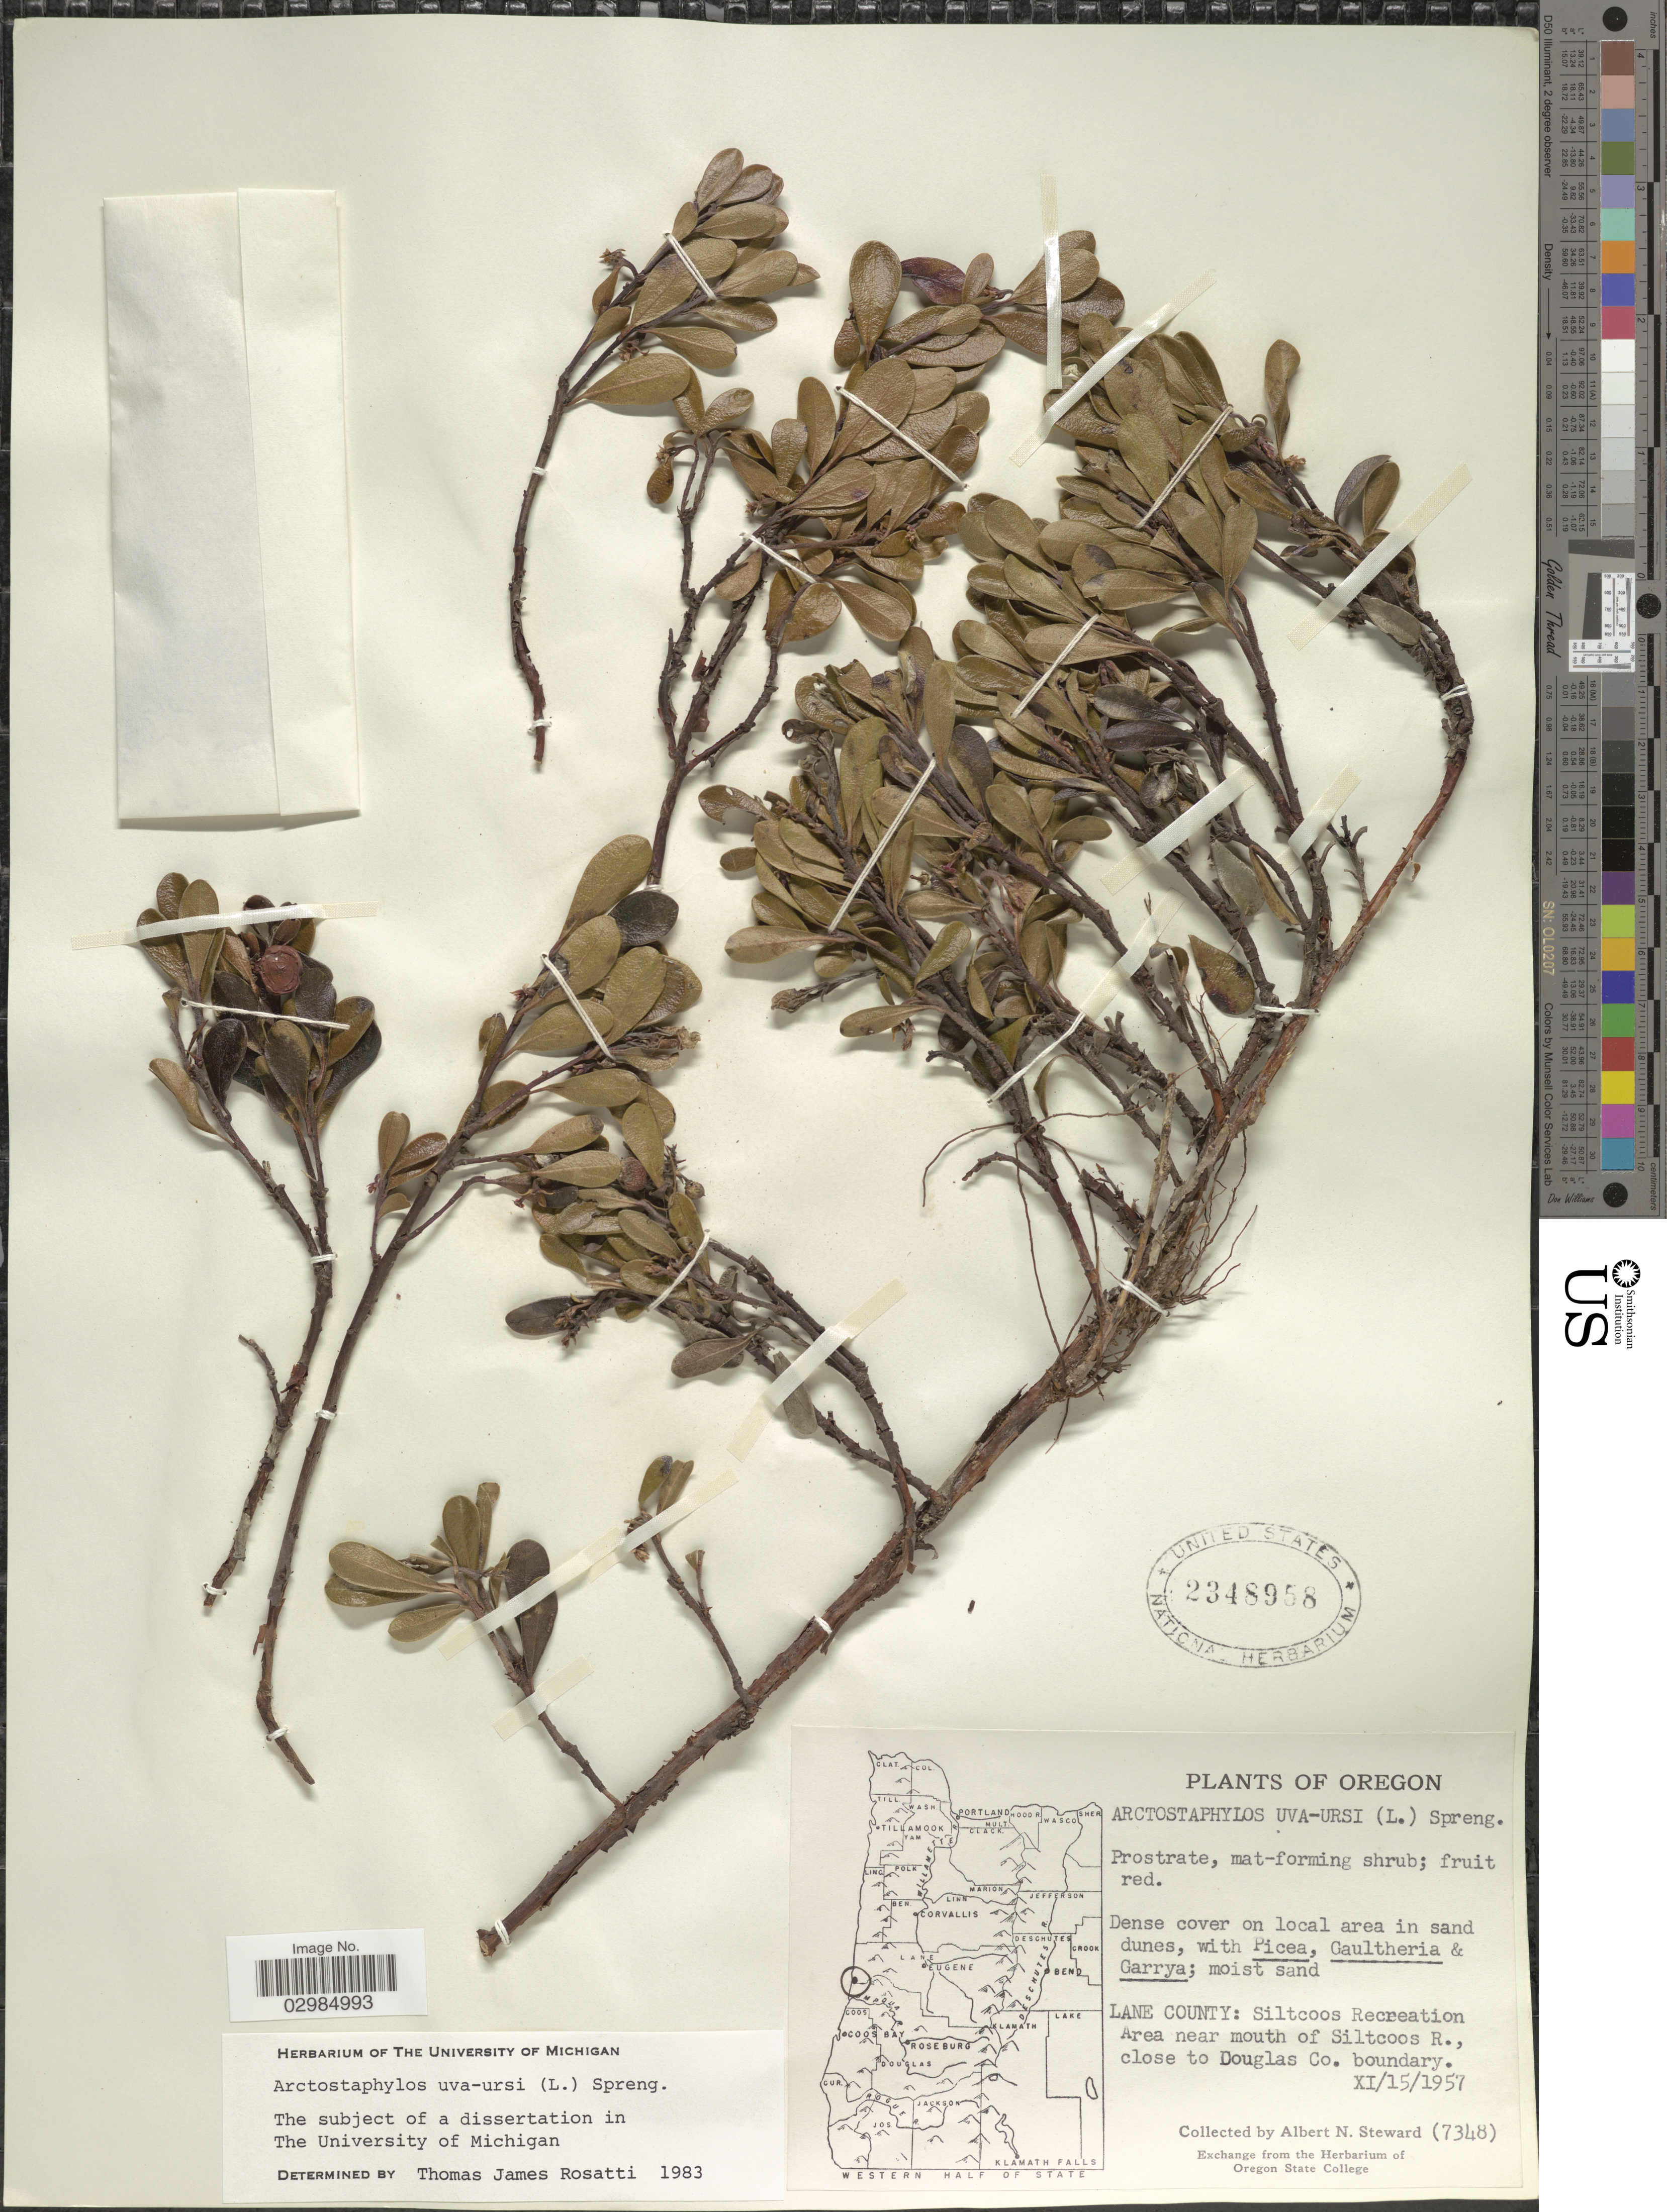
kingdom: Plantae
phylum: Tracheophyta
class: Magnoliopsida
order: Ericales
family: Ericaceae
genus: Arctostaphylos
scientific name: Arctostaphylos uva-ursi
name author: (L.) Spreng.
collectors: A. N. Steward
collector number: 7348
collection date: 1957-11-15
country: United States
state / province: Oregon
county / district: Lane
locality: Lane County: Stilcoos Recreation Area near mouth of Siltcoos R., close to Douglas Co. boundary.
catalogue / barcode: US 2348958